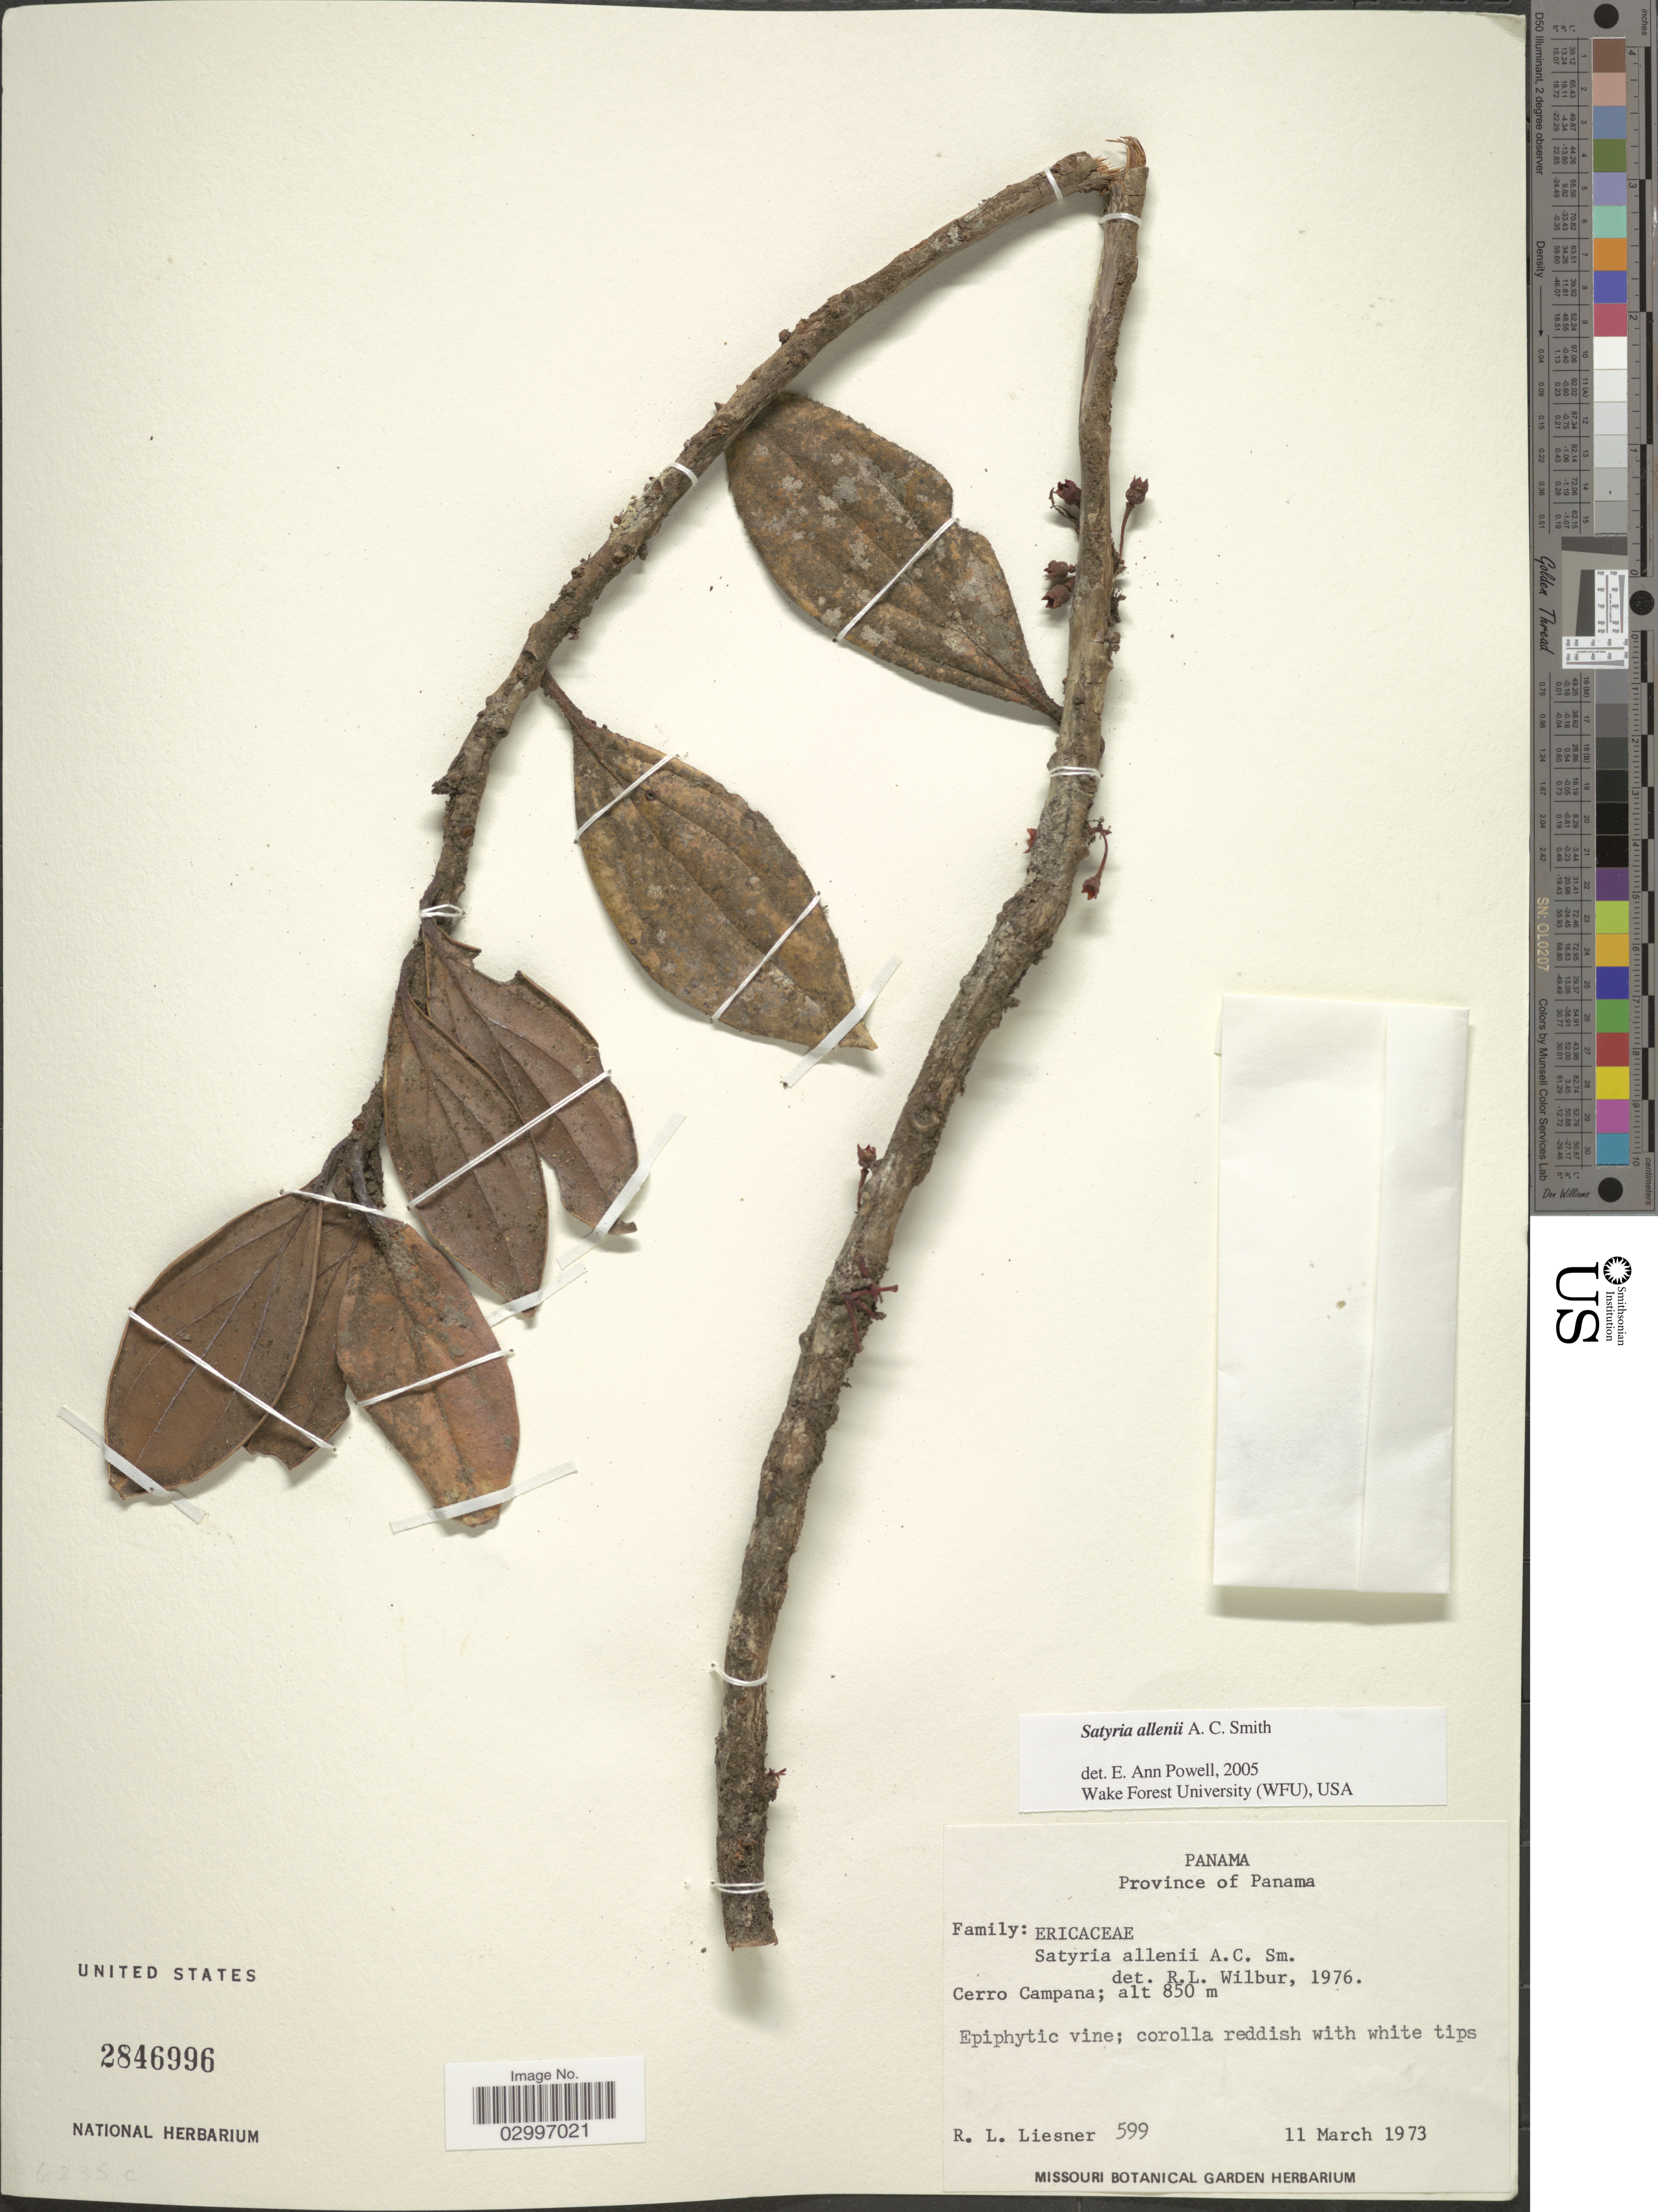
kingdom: Plantae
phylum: Tracheophyta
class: Magnoliopsida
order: Ericales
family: Ericaceae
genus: Satyria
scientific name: Satyria allenii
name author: A.C. Sm.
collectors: R. L. Liesner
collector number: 599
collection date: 1973-03-11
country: Panama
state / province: Panamá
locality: Cerro Campana.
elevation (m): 850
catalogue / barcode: US 2846996